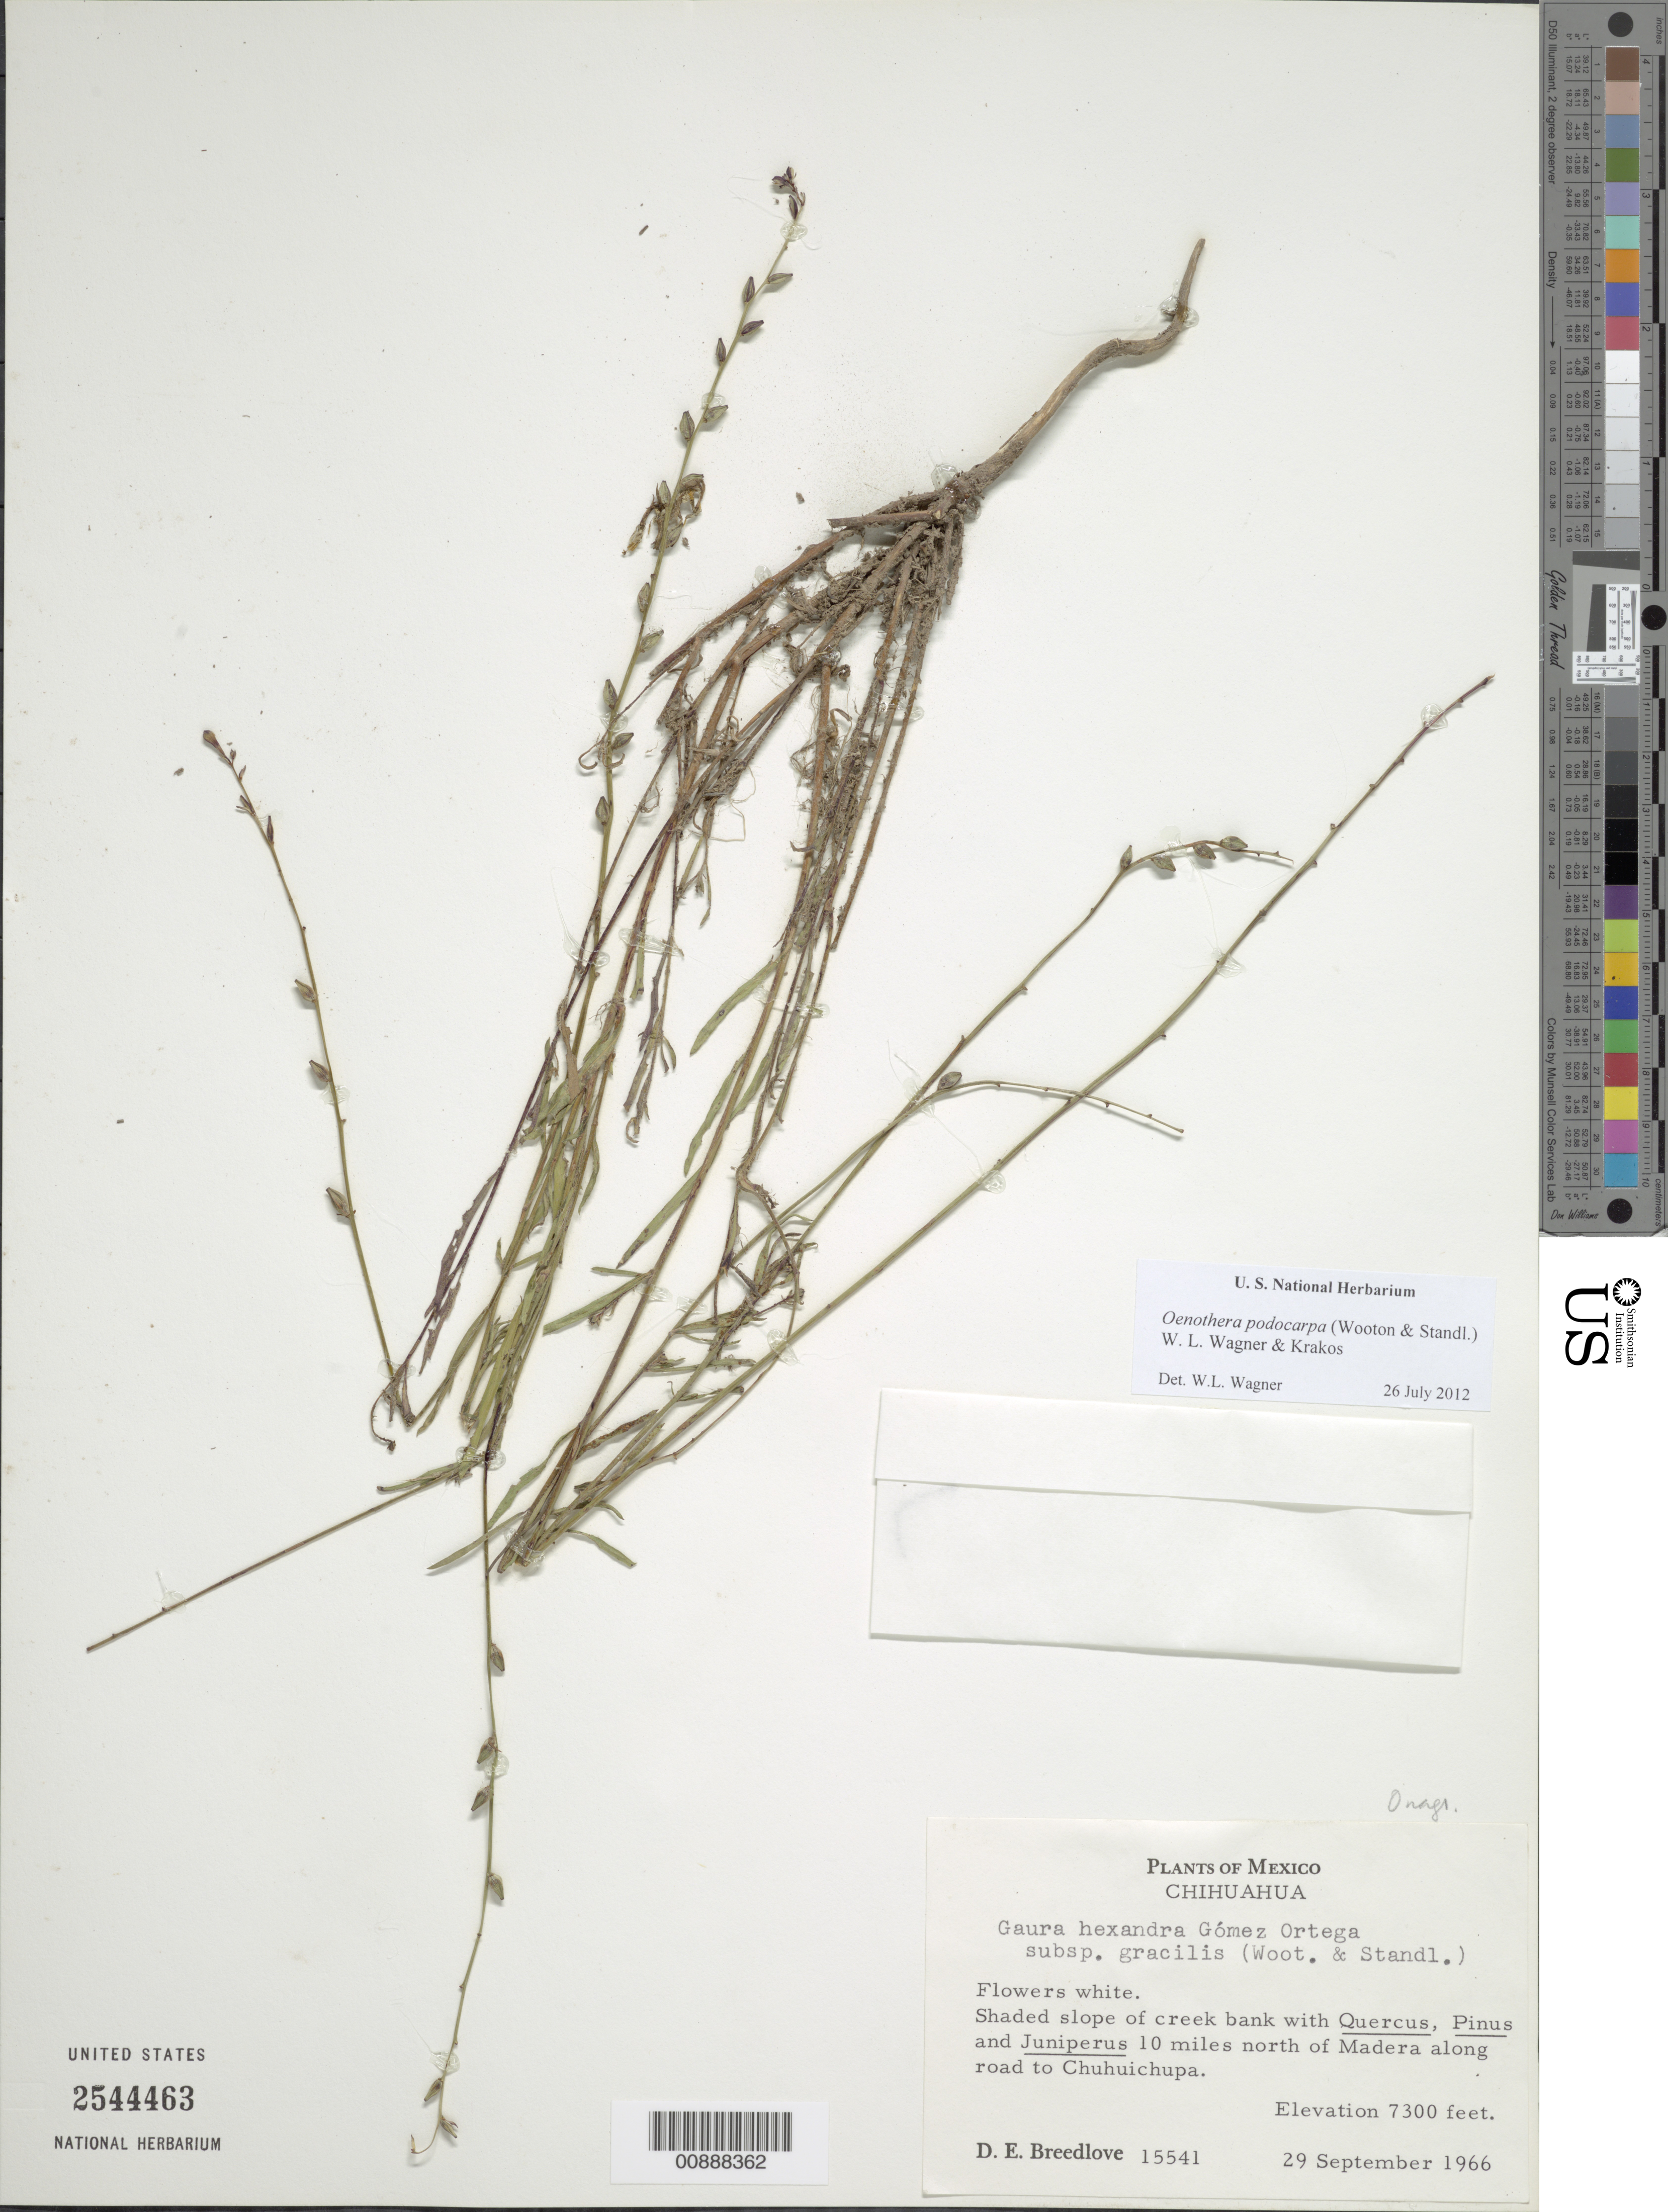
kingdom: Plantae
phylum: Tracheophyta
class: Magnoliopsida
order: Myrtales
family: Onagraceae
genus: Oenothera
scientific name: Oenothera podocarpa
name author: (Wooton & Standl.) Krakos & W.L. Wagner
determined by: Wagner, W. L., (BOT), Smithsonian Institution - National Museum of Natural History (UNITED STATES)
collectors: D. E. Breedlove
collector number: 15541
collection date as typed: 29 Sep 1966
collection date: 1966-09-29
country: Mexico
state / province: Chihuahua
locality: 10 miles north of Madera along road to Chuhuichupa.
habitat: Shaded slope of creek bank with Quercus, Pinus and Juniperus.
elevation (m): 2225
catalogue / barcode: US 2544463